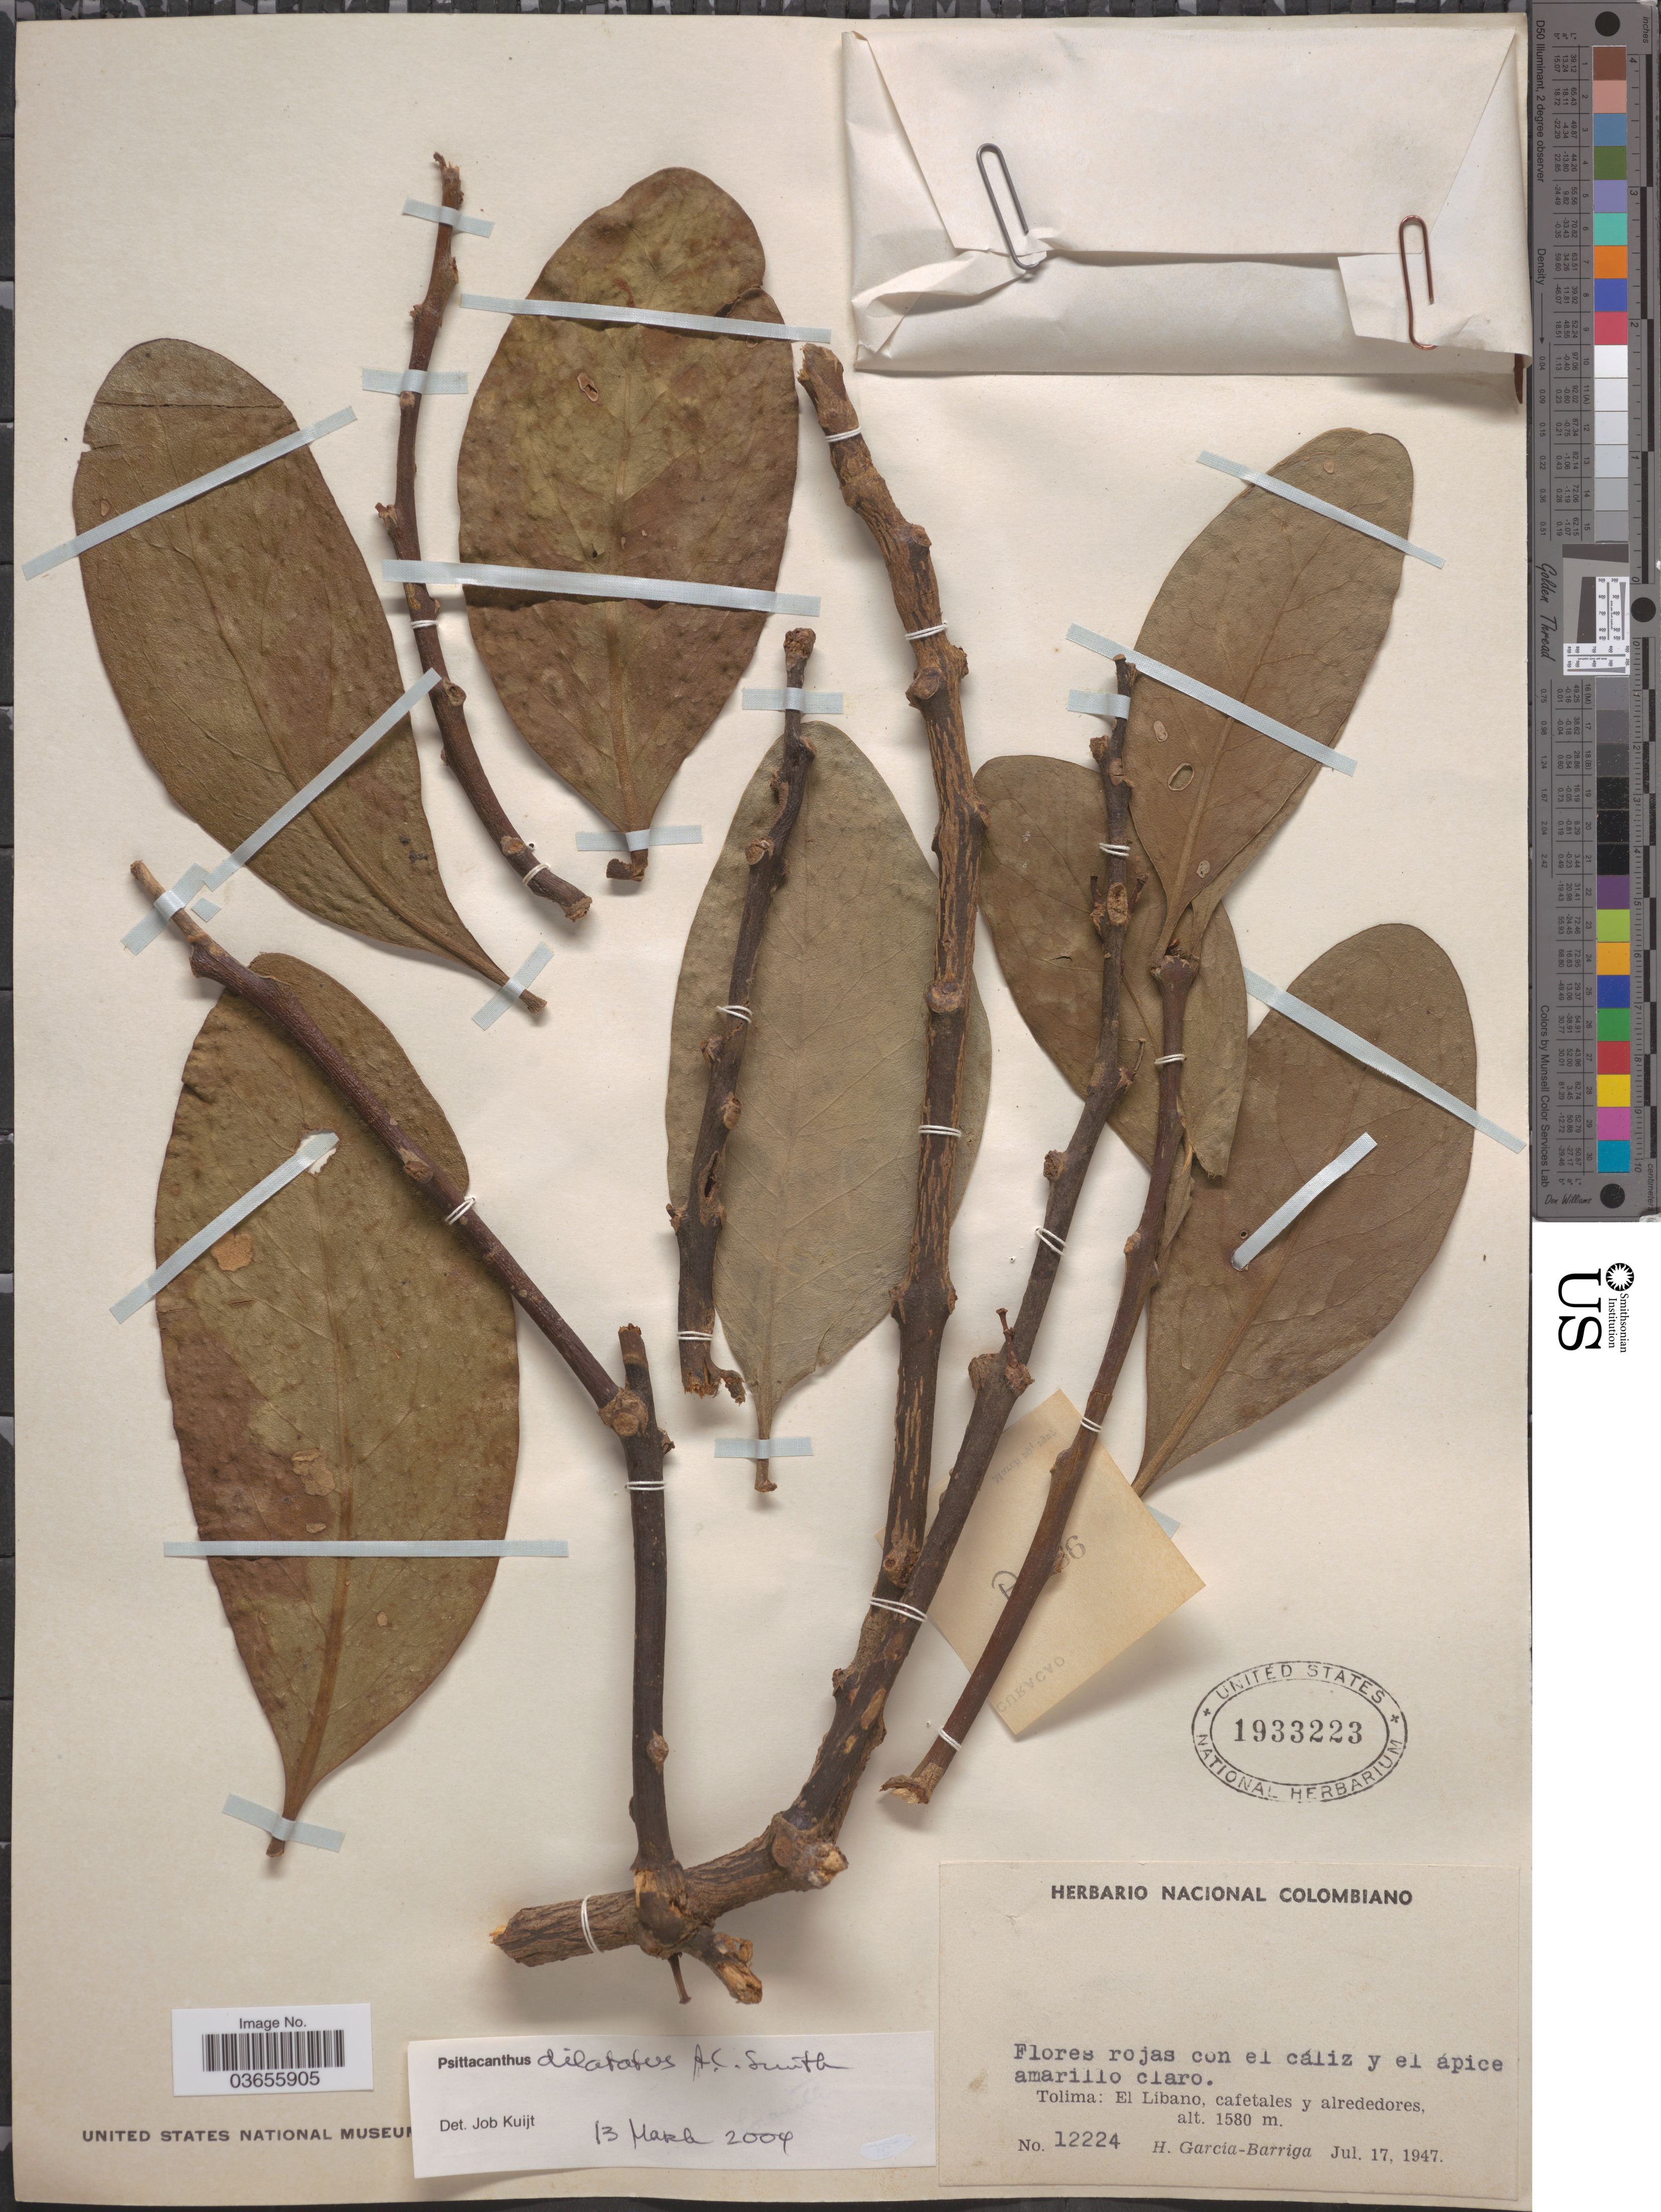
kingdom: Plantae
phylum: Tracheophyta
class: Magnoliopsida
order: Santalales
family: Loranthaceae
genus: Psittacanthus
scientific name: Psittacanthus dilatatus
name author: A.C. Sm.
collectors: H. García Barriga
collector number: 12224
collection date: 1947-07-17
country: Colombia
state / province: Tolima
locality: El Libano, cafetales y alrededores.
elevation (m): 1580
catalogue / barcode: US 1933223